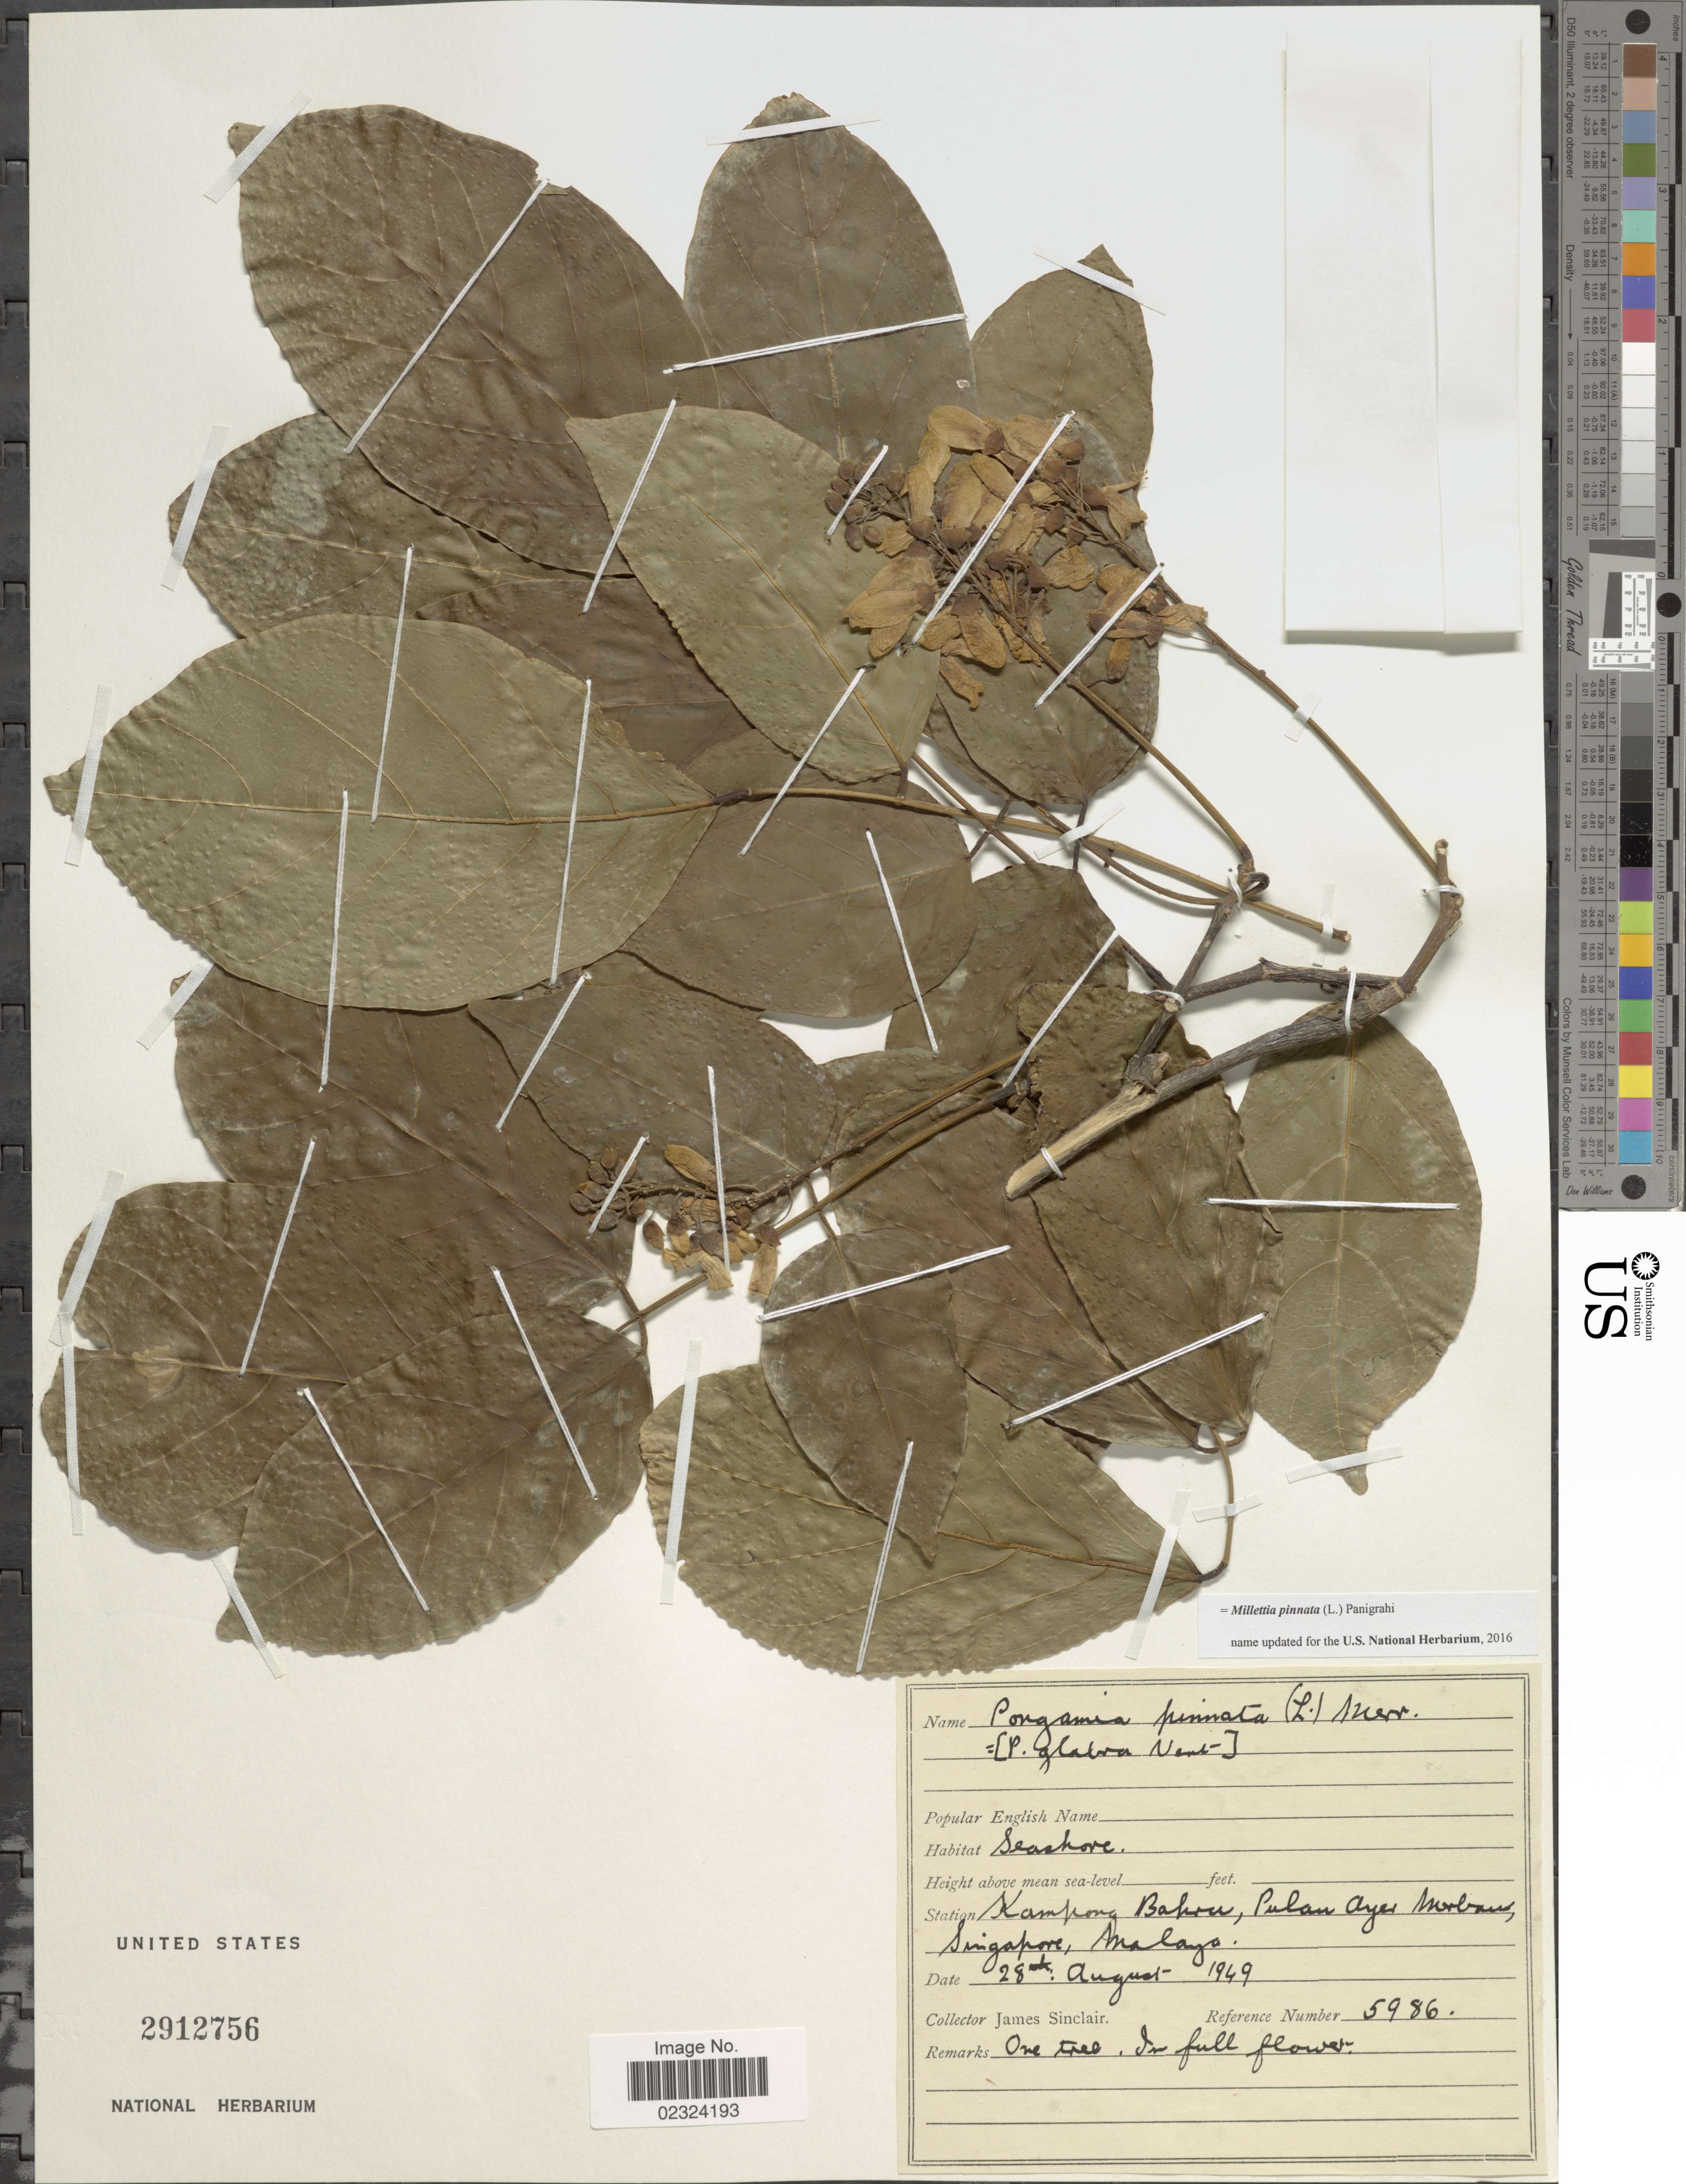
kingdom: Plantae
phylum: Tracheophyta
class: Magnoliopsida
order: Fabales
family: Fabaceae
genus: Millettia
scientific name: Millettia pinnata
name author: (L.) Panigrahi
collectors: J. Sinclair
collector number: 5986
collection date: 1949-08-28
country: Singapore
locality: Station: Kampong Bahru, Palau Ayer Merbau, Singapore, Malaya.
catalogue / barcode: US 2912756